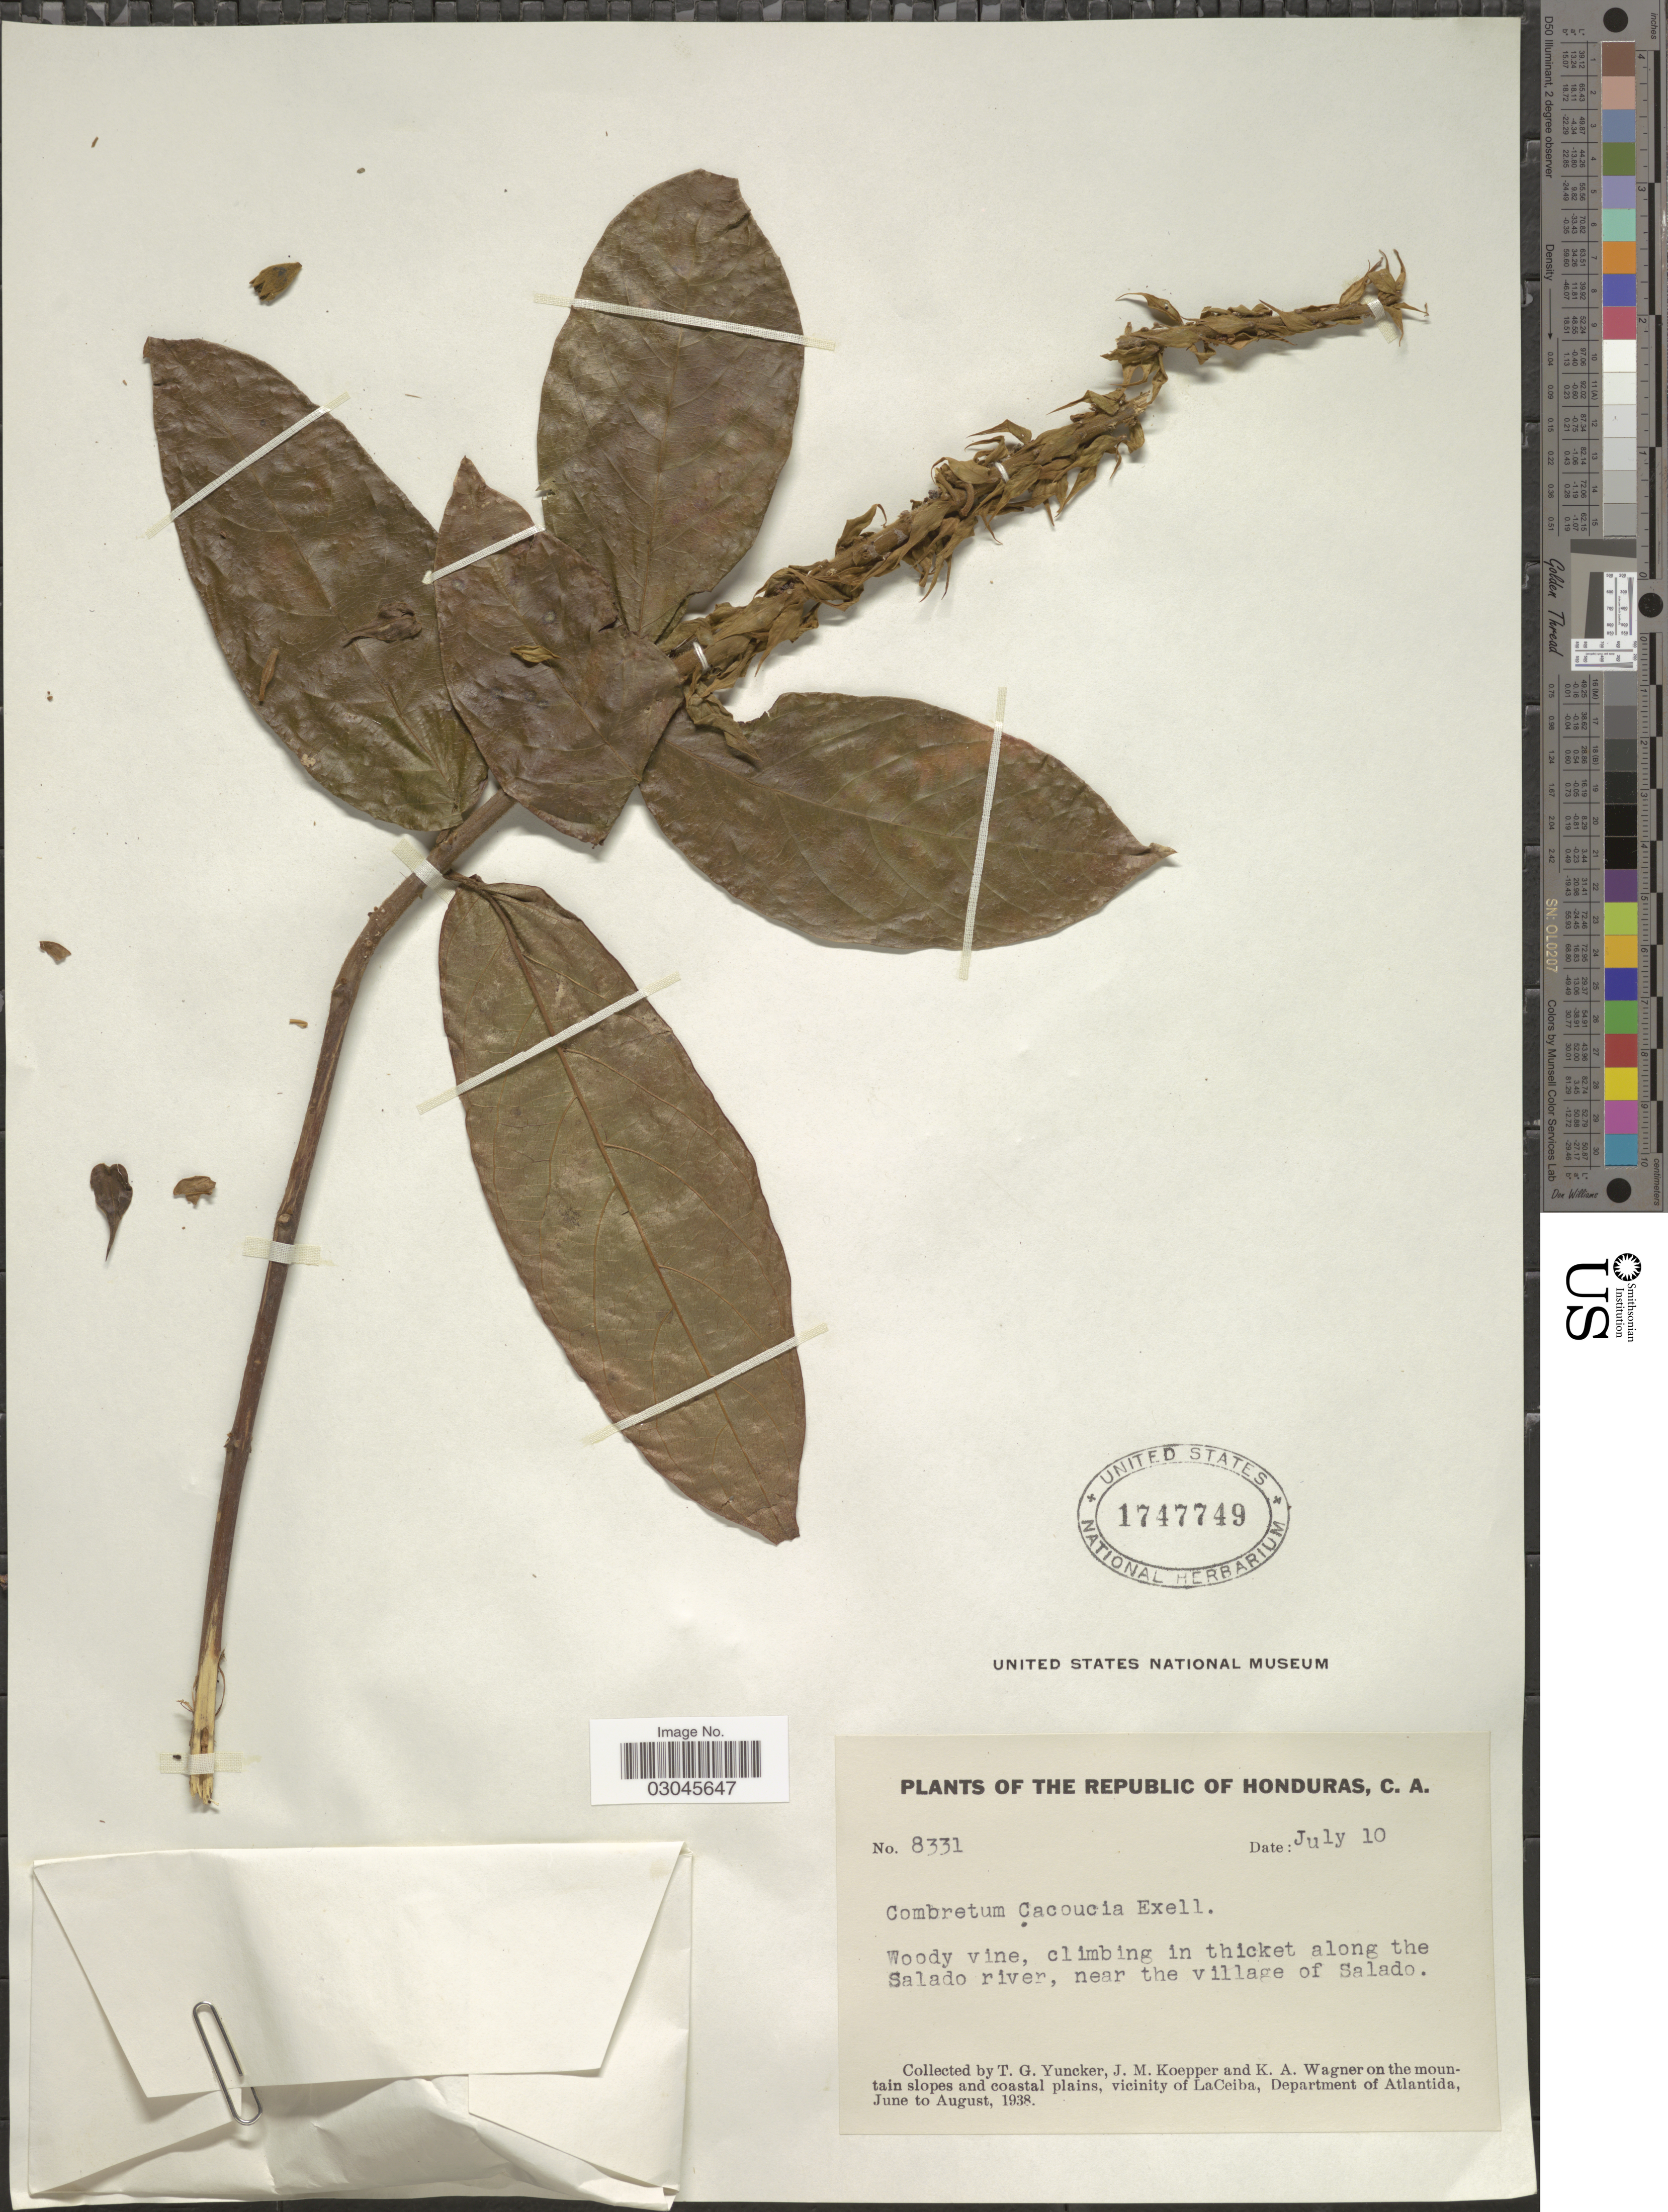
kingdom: Plantae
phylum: Tracheophyta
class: Magnoliopsida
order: Myrtales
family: Combretaceae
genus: Combretum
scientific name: Combretum cacoucia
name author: Exell ex Sandwith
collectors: T. G. Yuncker, J. M. Koepper & K. A. Wagner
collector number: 8331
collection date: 1938-07-10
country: Honduras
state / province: Atlántida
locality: Climbing in thicket along the Salado river, near the village of Salado. On the mountain slopes and coastal plains, vicinity of LaCeiba, Department of Atlantida.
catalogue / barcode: US 1747749